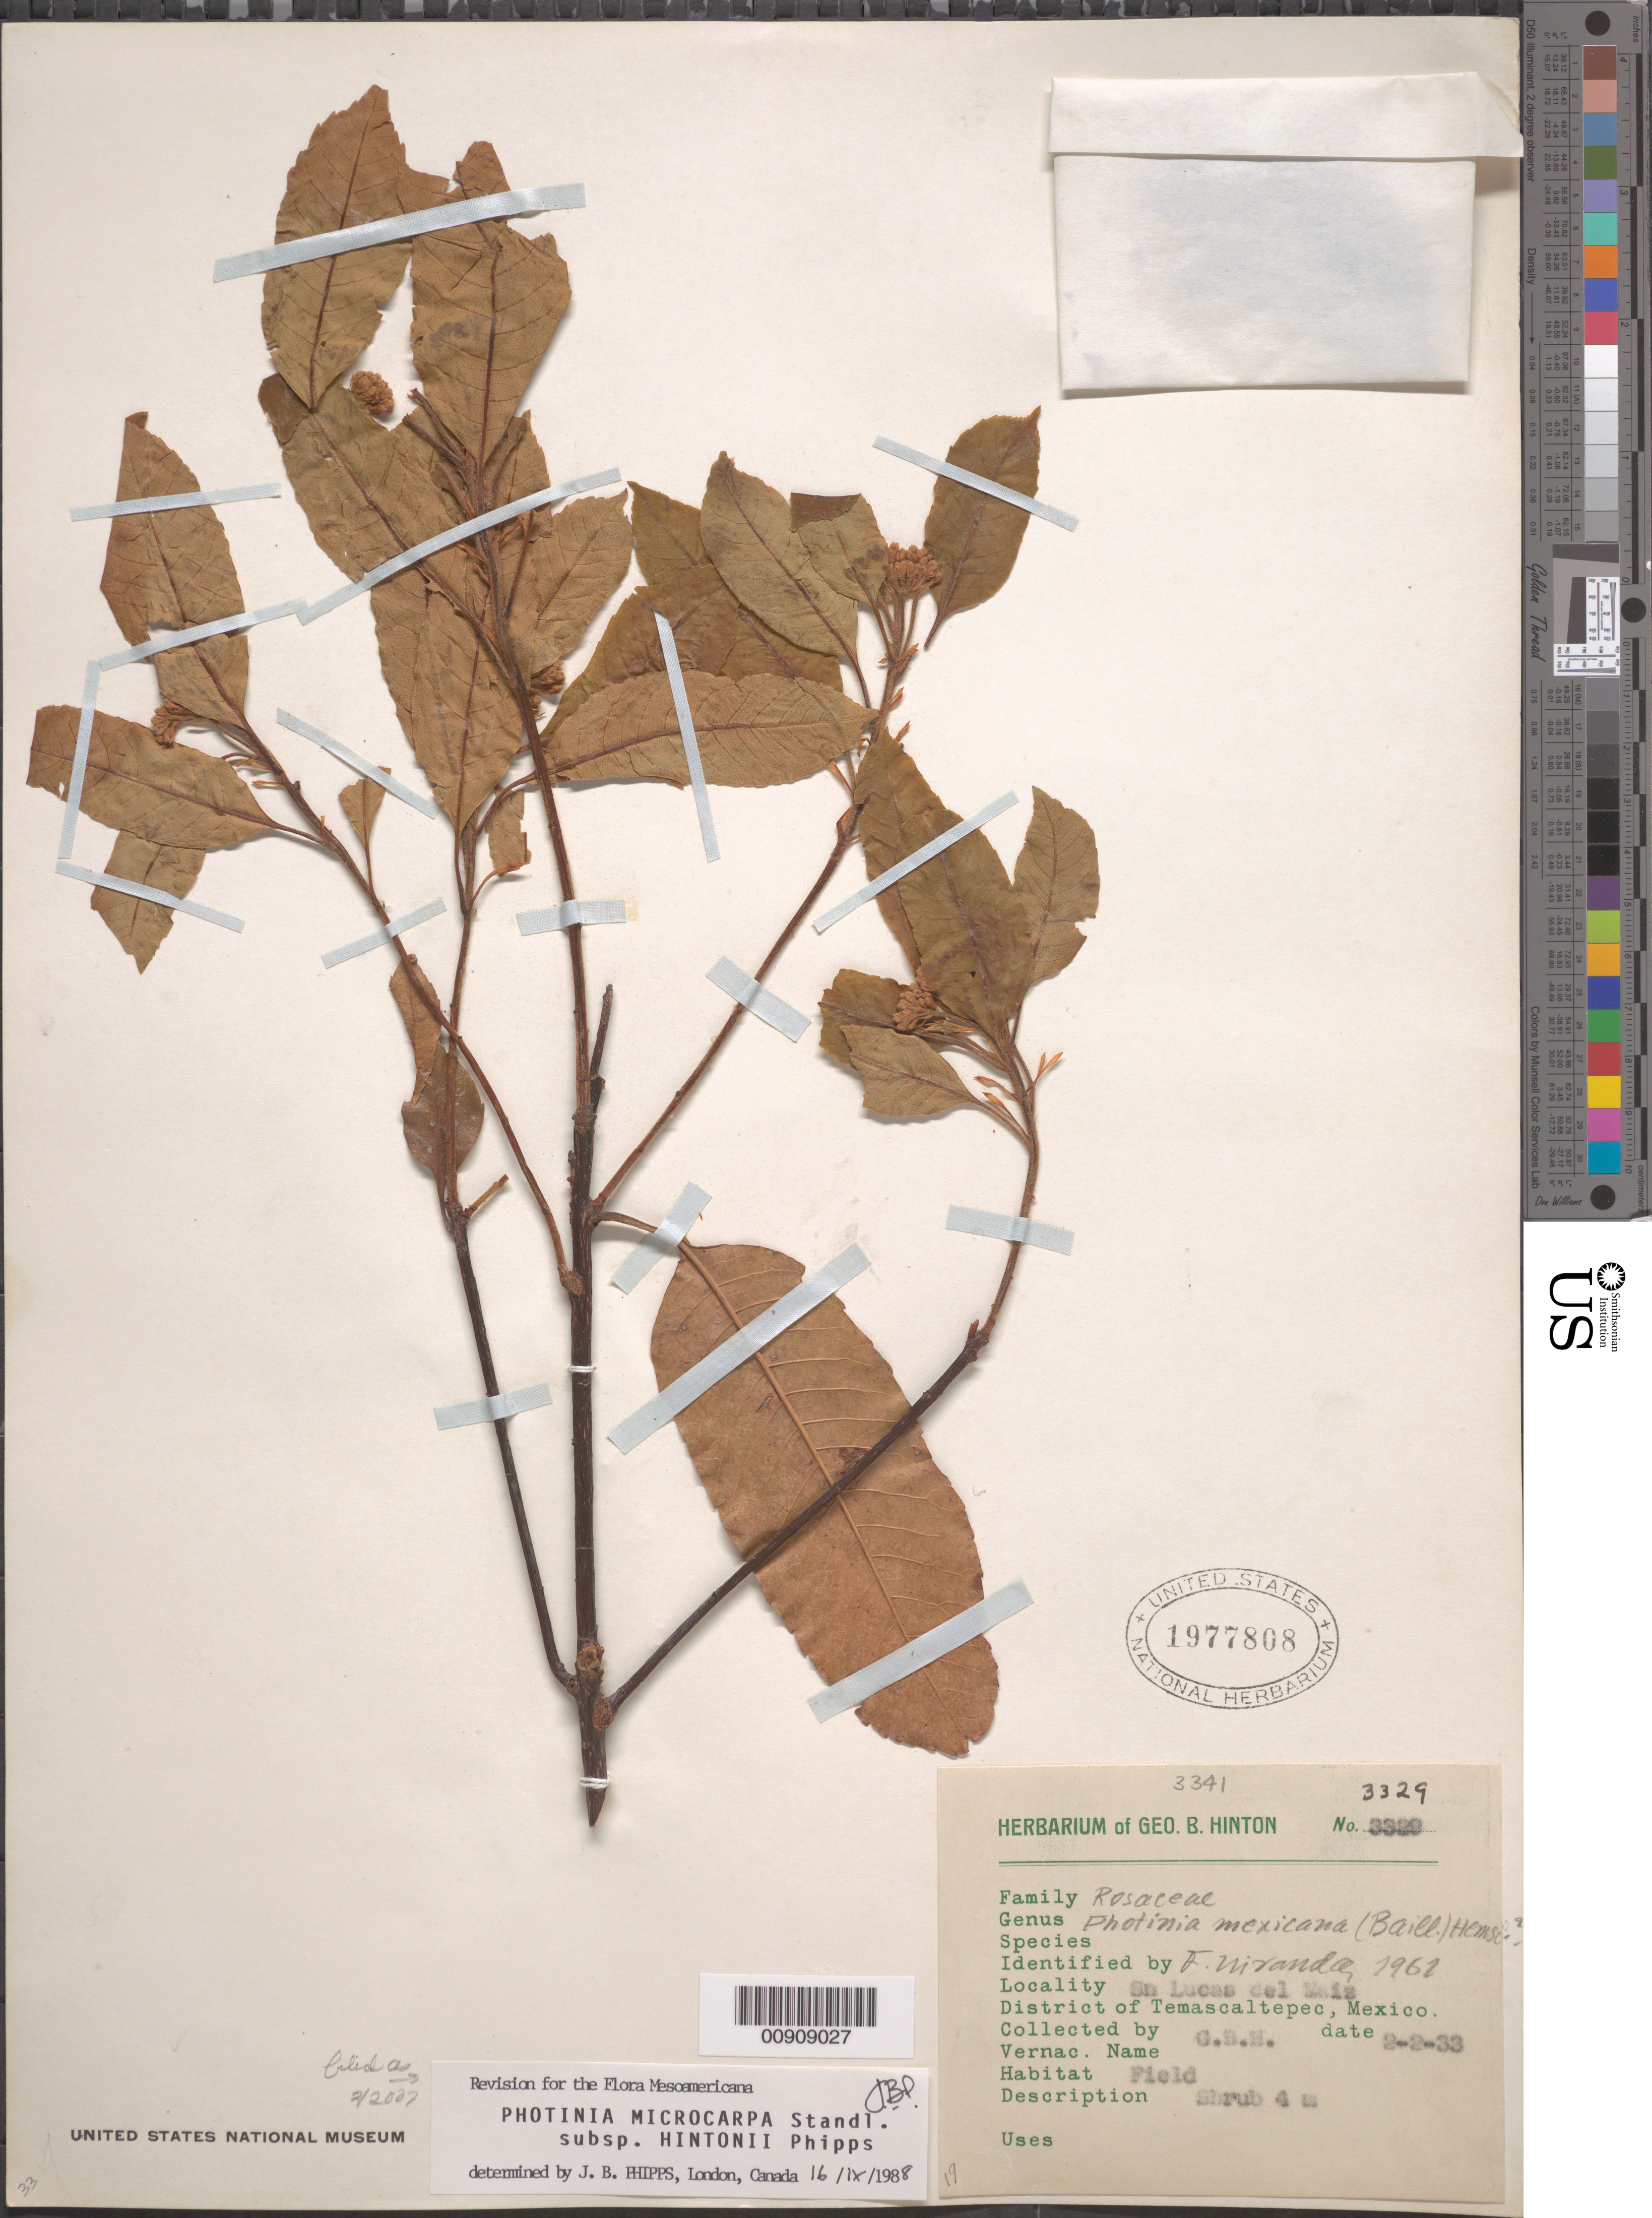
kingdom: Plantae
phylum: Tracheophyta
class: Magnoliopsida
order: Rosales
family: Rosaceae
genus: Phippsiomeles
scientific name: Phippsiomeles microcarpa subsp. hintonii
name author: (J.B. Phipps) B.B. Liu & J. Wen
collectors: G. B. Hinton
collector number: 3329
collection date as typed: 02 Feb 1933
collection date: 1933-02-02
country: Mexico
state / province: México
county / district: Temascaltepec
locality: Sn. Lucas del Maíz, District Temascaltepec, State of Mexico.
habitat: Field.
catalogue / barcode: US 1977808